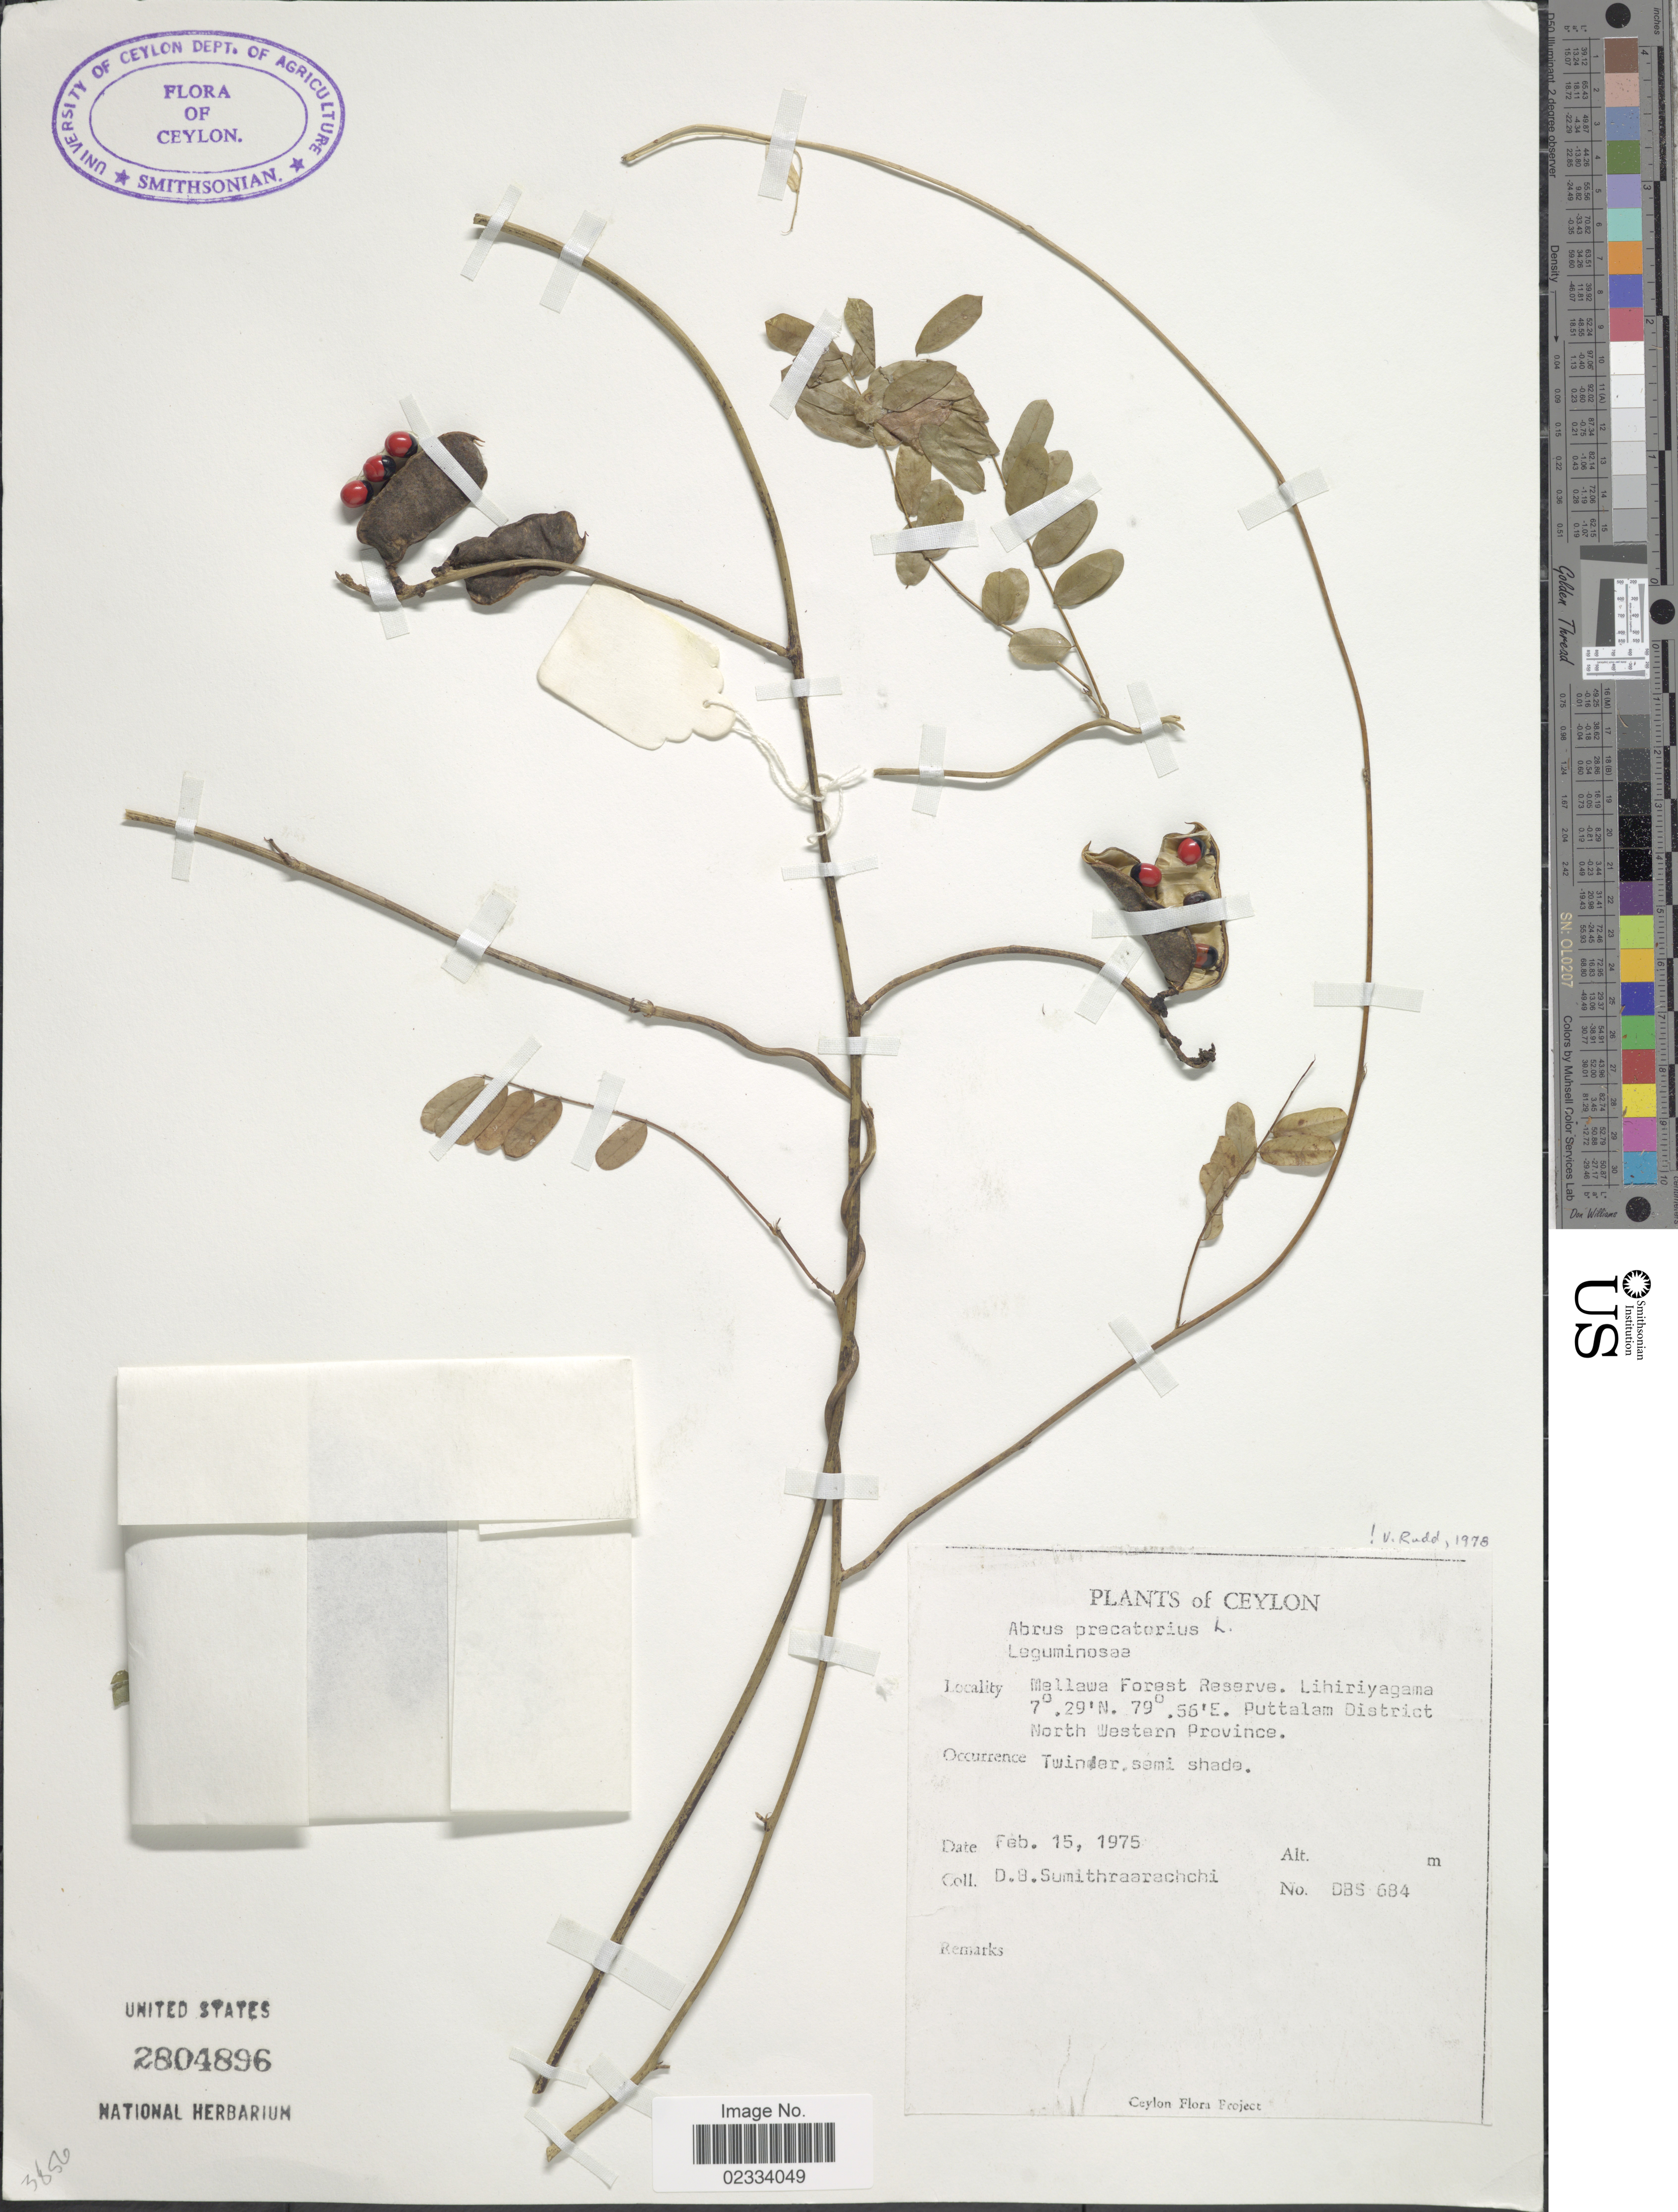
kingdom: Plantae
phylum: Tracheophyta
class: Magnoliopsida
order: Fabales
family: Fabaceae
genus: Abrus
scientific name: Abrus precatorius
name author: L.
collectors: D. B. Sumithraarachchi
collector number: DBS 684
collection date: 1975-02-15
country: Sri Lanka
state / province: North Western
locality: Ceylon. Mellawa Forest Reserve. Lihiriyagama. Puttalam District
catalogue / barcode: US 2804896